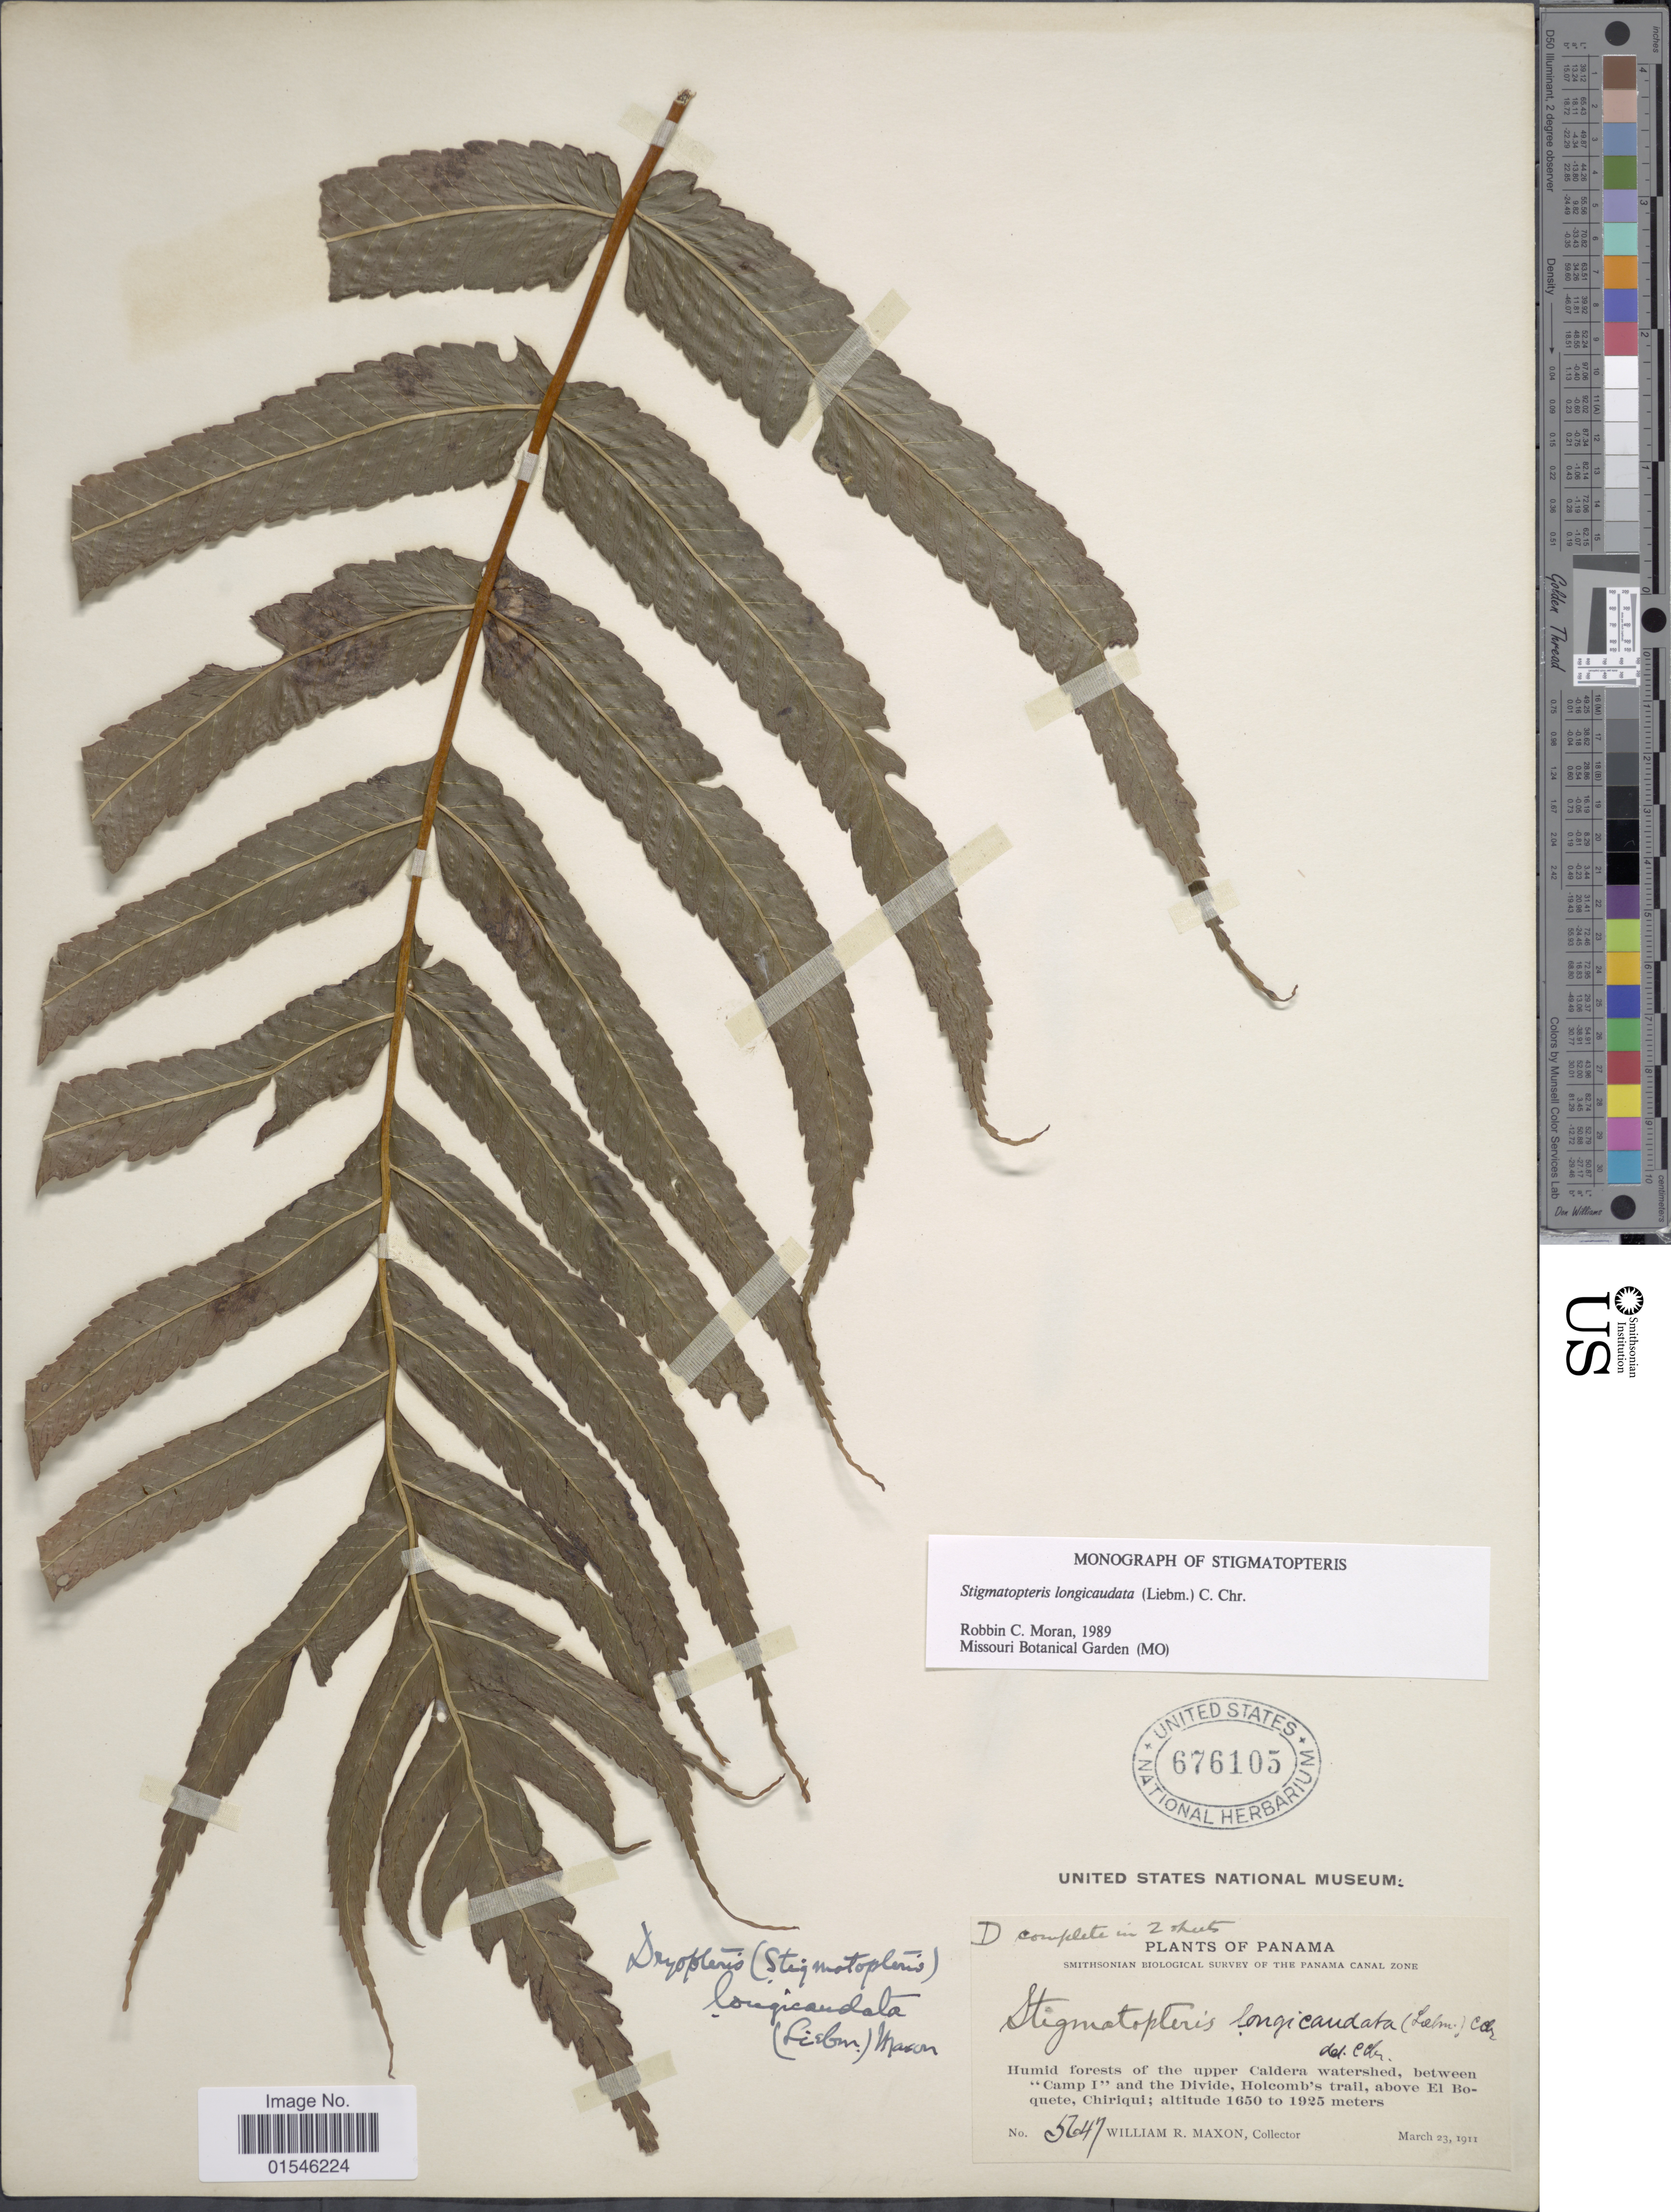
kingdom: Plantae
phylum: Tracheophyta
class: Polypodiopsida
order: Polypodiales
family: Dryopteridaceae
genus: Stigmatopteris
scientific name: Stigmatopteris longicaudata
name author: (Leibm.) C. Chr.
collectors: W. R. Maxon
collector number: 5647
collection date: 1911-03-23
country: Panama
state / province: Chiriqui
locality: Humid forest of the upper Caldera watershed, between 'Camp i' and the Divide, Holcomb's trail, above El Boquete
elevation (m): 1650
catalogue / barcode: US 676105